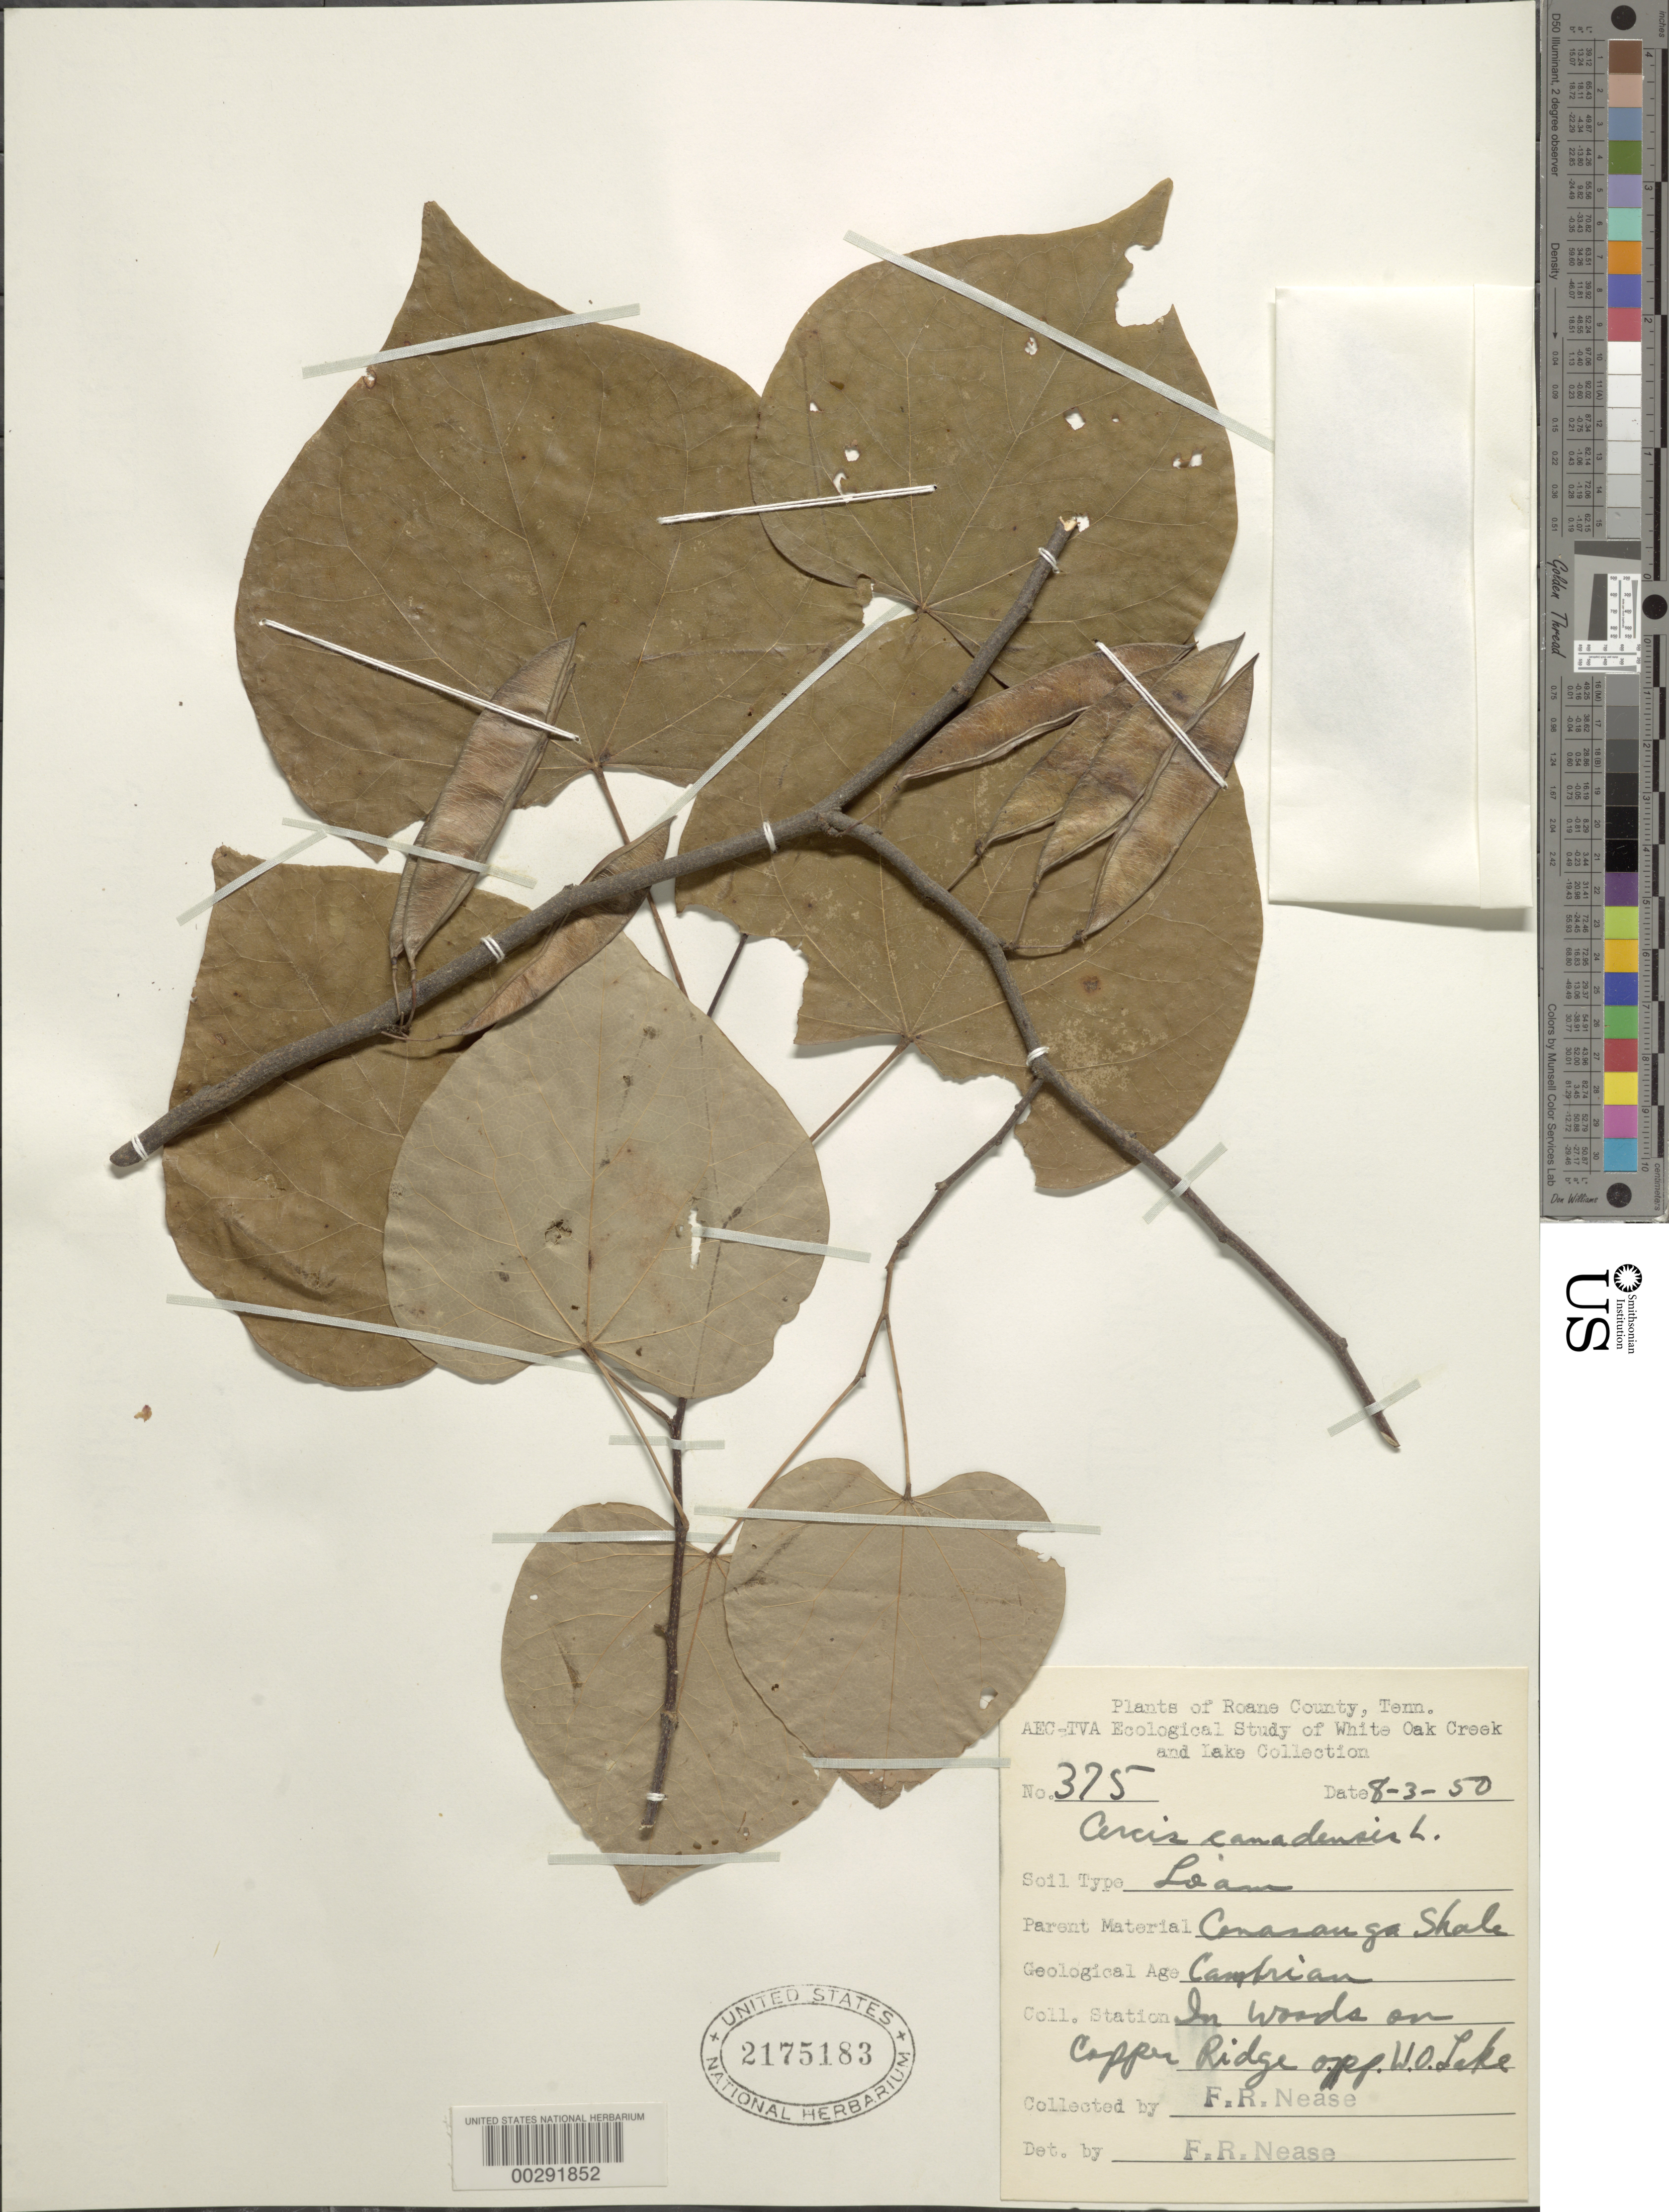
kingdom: Plantae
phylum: Tracheophyta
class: Magnoliopsida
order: Fabales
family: Fabaceae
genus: Cercis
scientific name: Cercis canadensis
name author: L.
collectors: F. Nease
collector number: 375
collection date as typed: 03 Aug 1950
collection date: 1950-08-03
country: United States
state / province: Tennessee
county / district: Roane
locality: On copper ridge opposite white oak lake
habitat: Loam soil; canasauga shale; in woods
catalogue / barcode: US 2175183